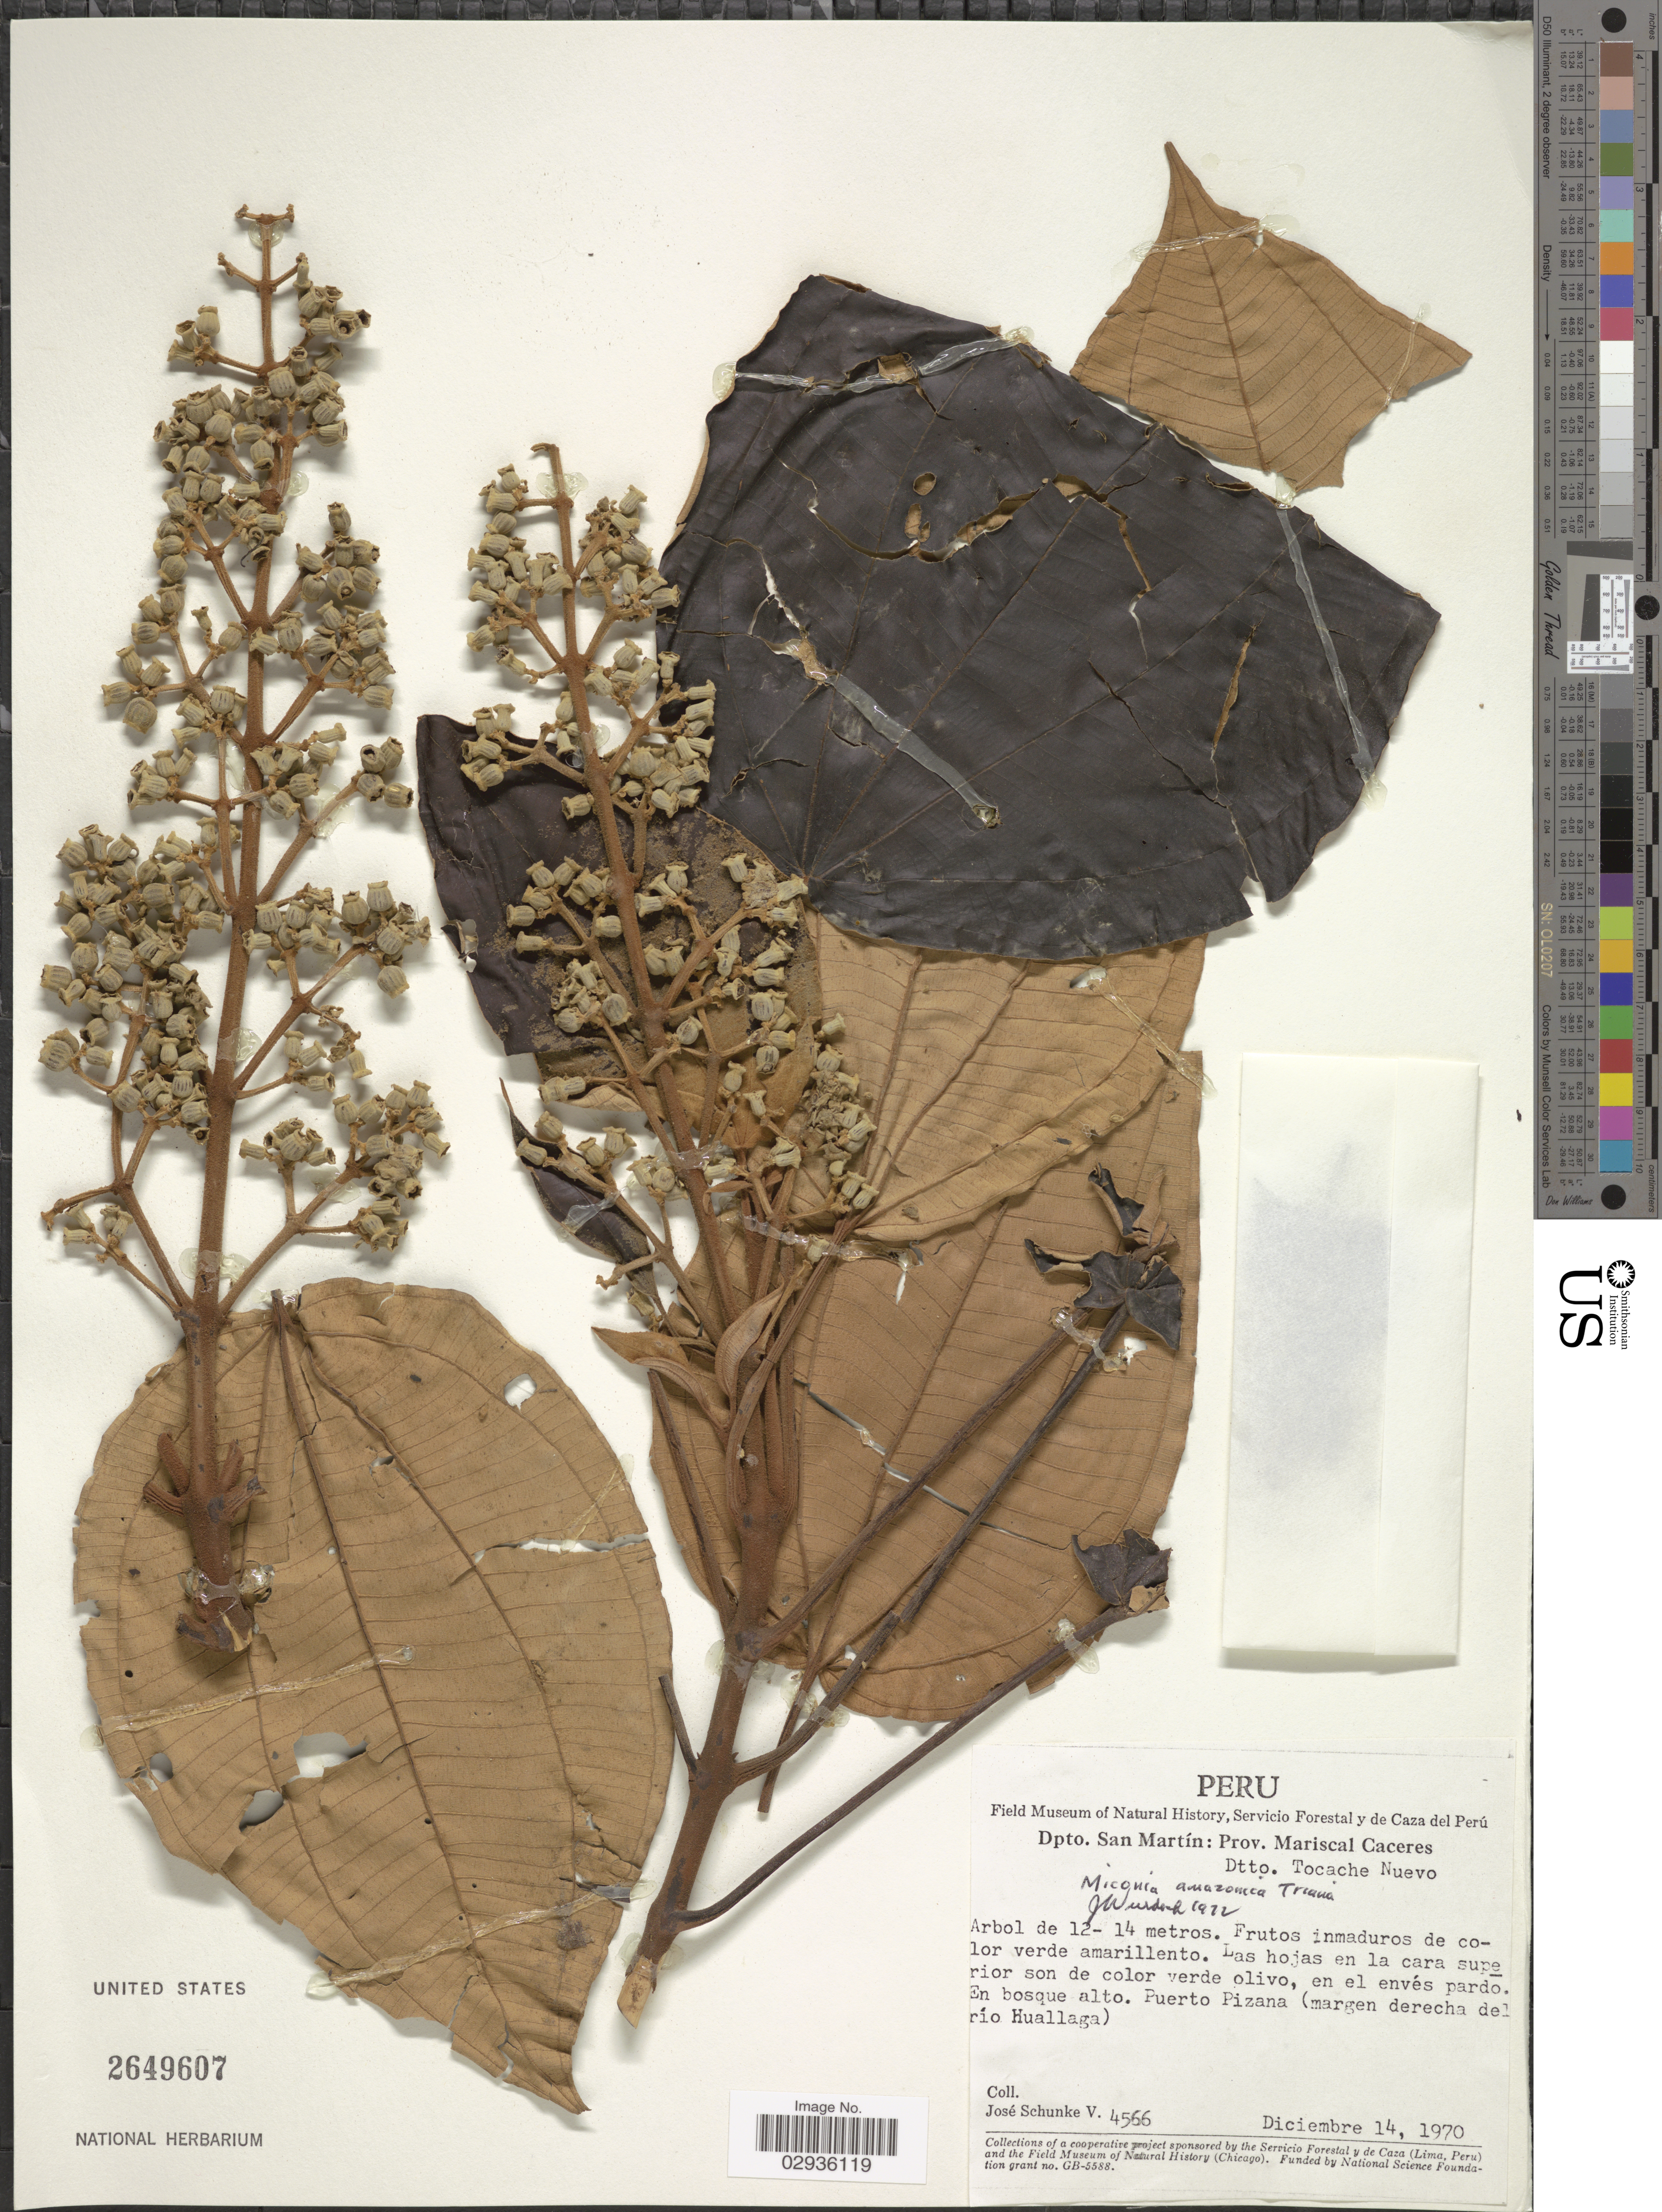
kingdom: Plantae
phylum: Tracheophyta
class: Magnoliopsida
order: Myrtales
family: Melastomataceae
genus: Miconia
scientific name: Miconia amazonica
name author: Triana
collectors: J. Schunke Vigo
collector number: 4566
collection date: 1970-12-14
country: Peru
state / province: San Martín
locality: Prov. Mariscal Caceres. Dtto. Tocache Nuevo. Puerto Pizana (margen derecha del río Huallaga).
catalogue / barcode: US 2649607